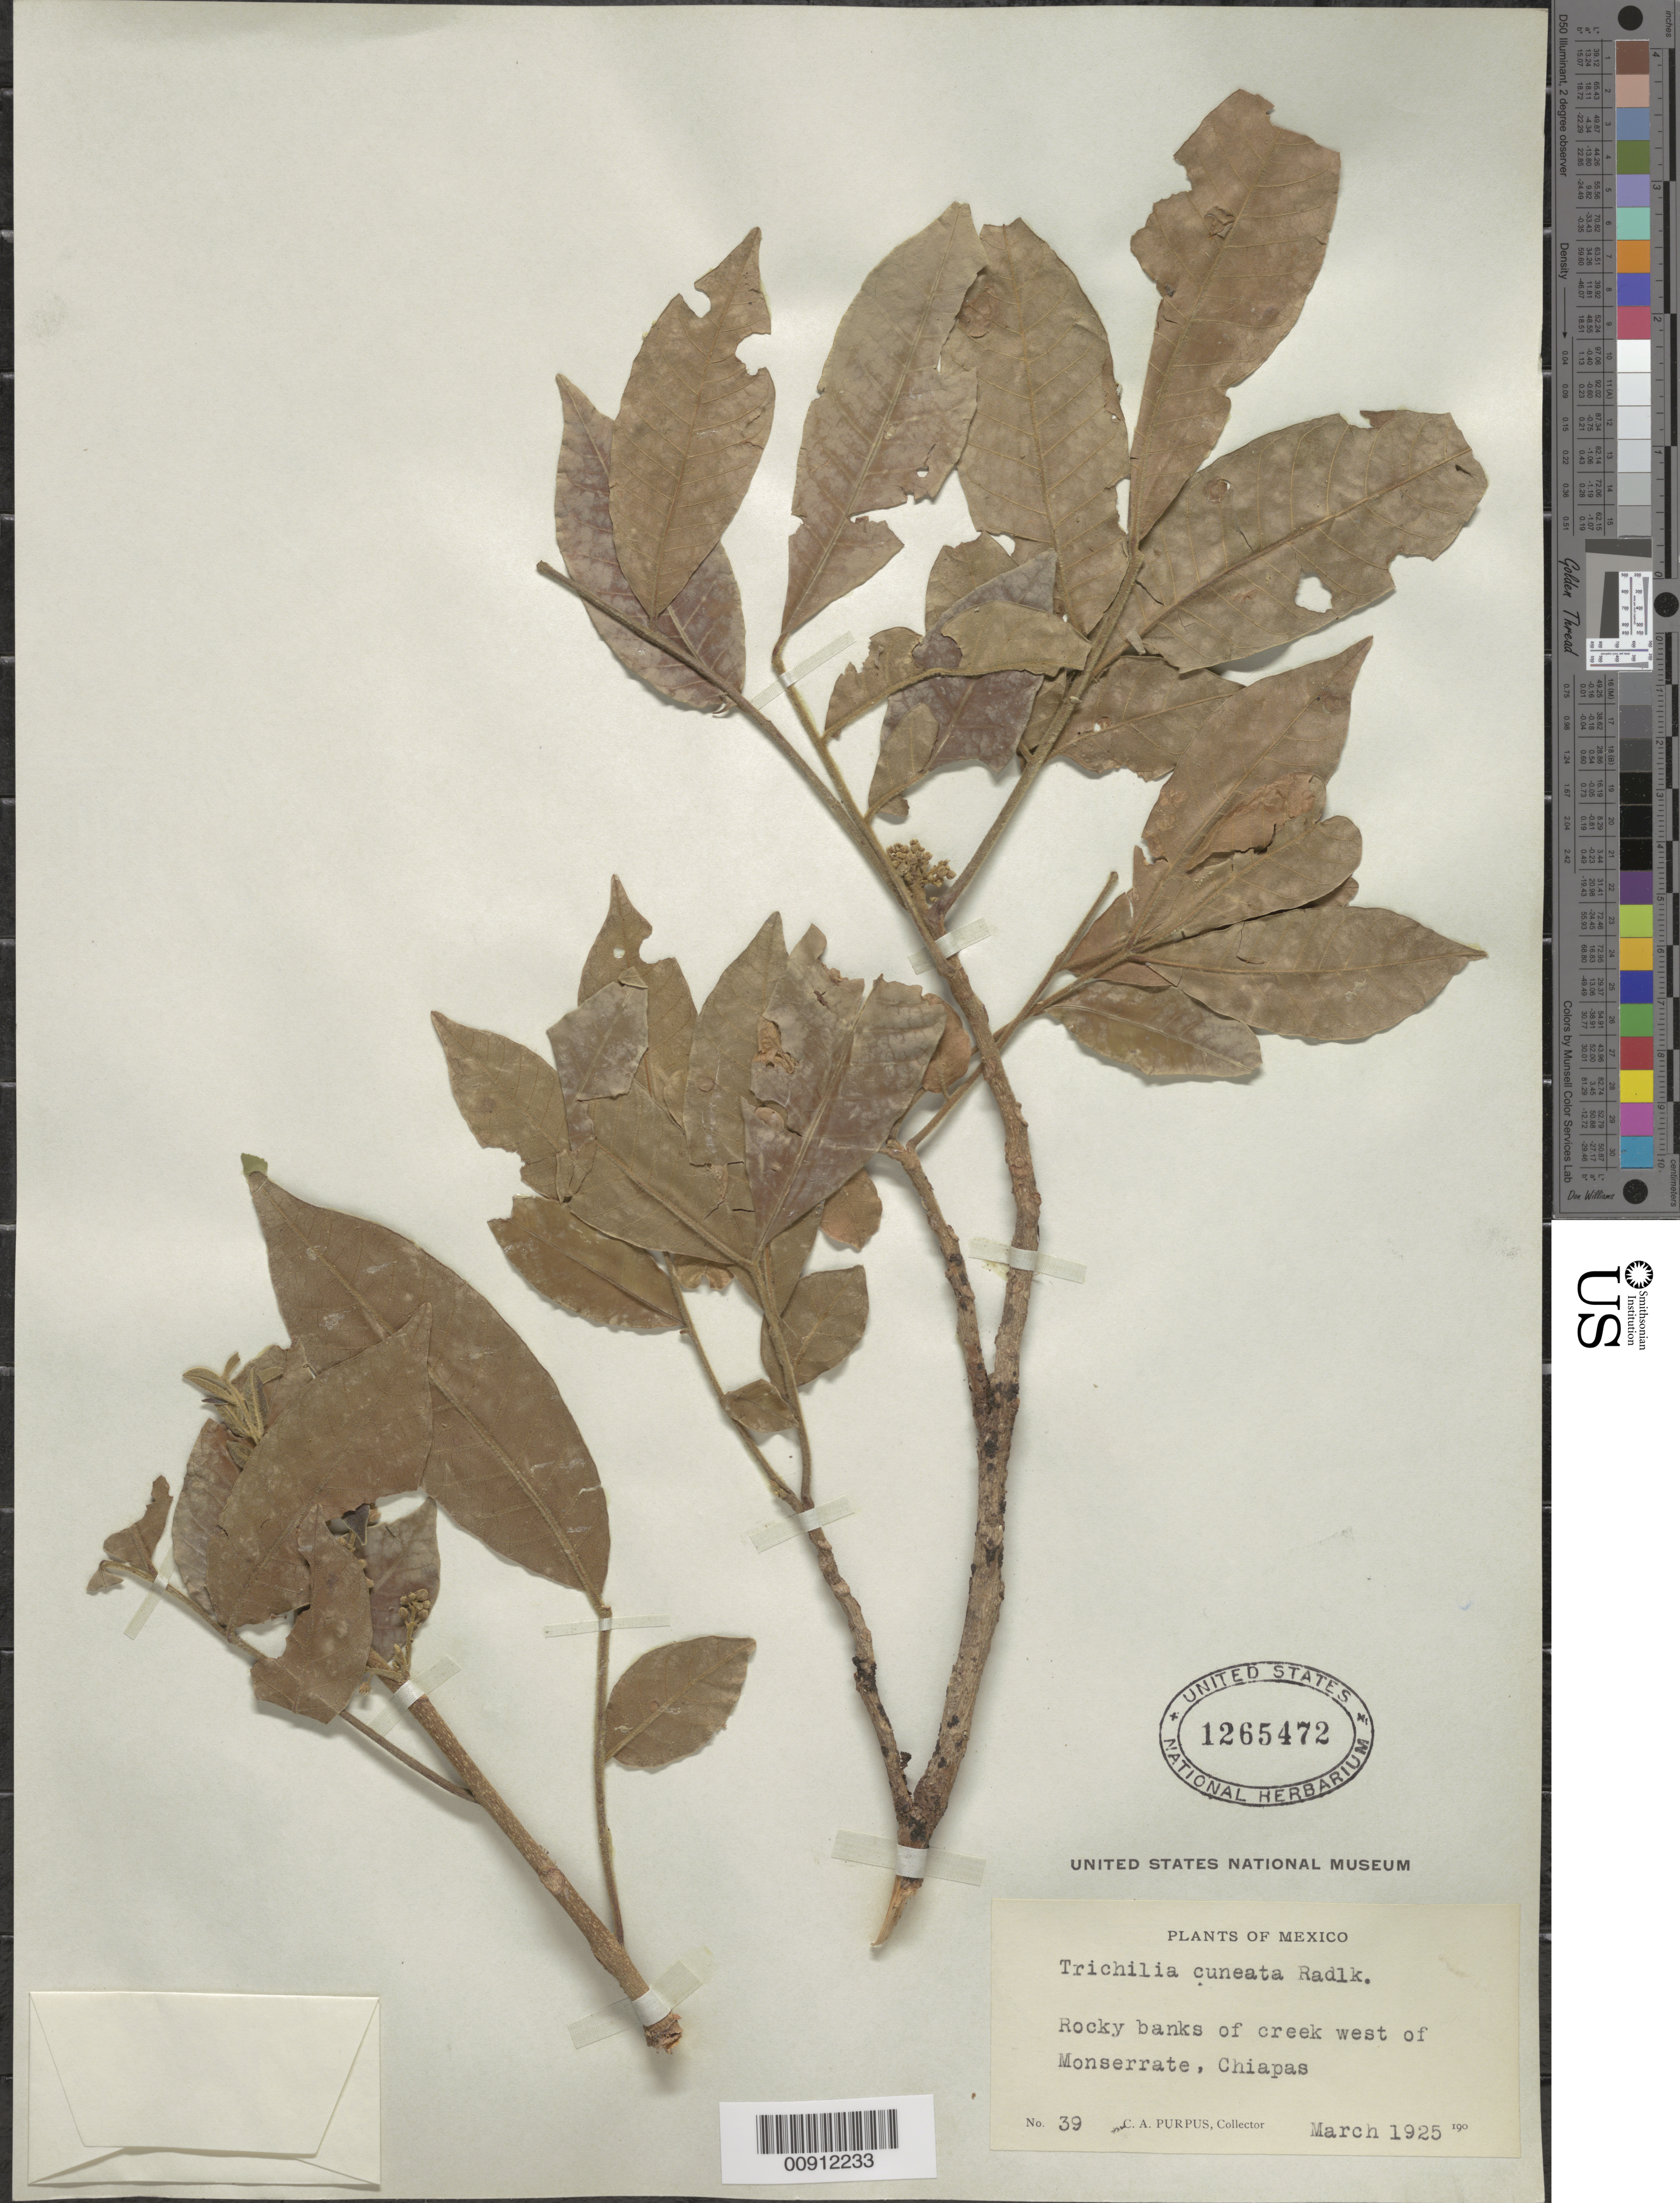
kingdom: Plantae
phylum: Tracheophyta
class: Magnoliopsida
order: Sapindales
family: Meliaceae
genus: Trichilia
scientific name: Trichilia cuneata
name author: Radlk.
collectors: C. A. Purpus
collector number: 39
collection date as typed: Mar 1925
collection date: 1925-03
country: Mexico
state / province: Chiapas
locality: Rocky banks of creek W of Monserrate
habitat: Rocky banks of creek.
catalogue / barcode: US 1265472